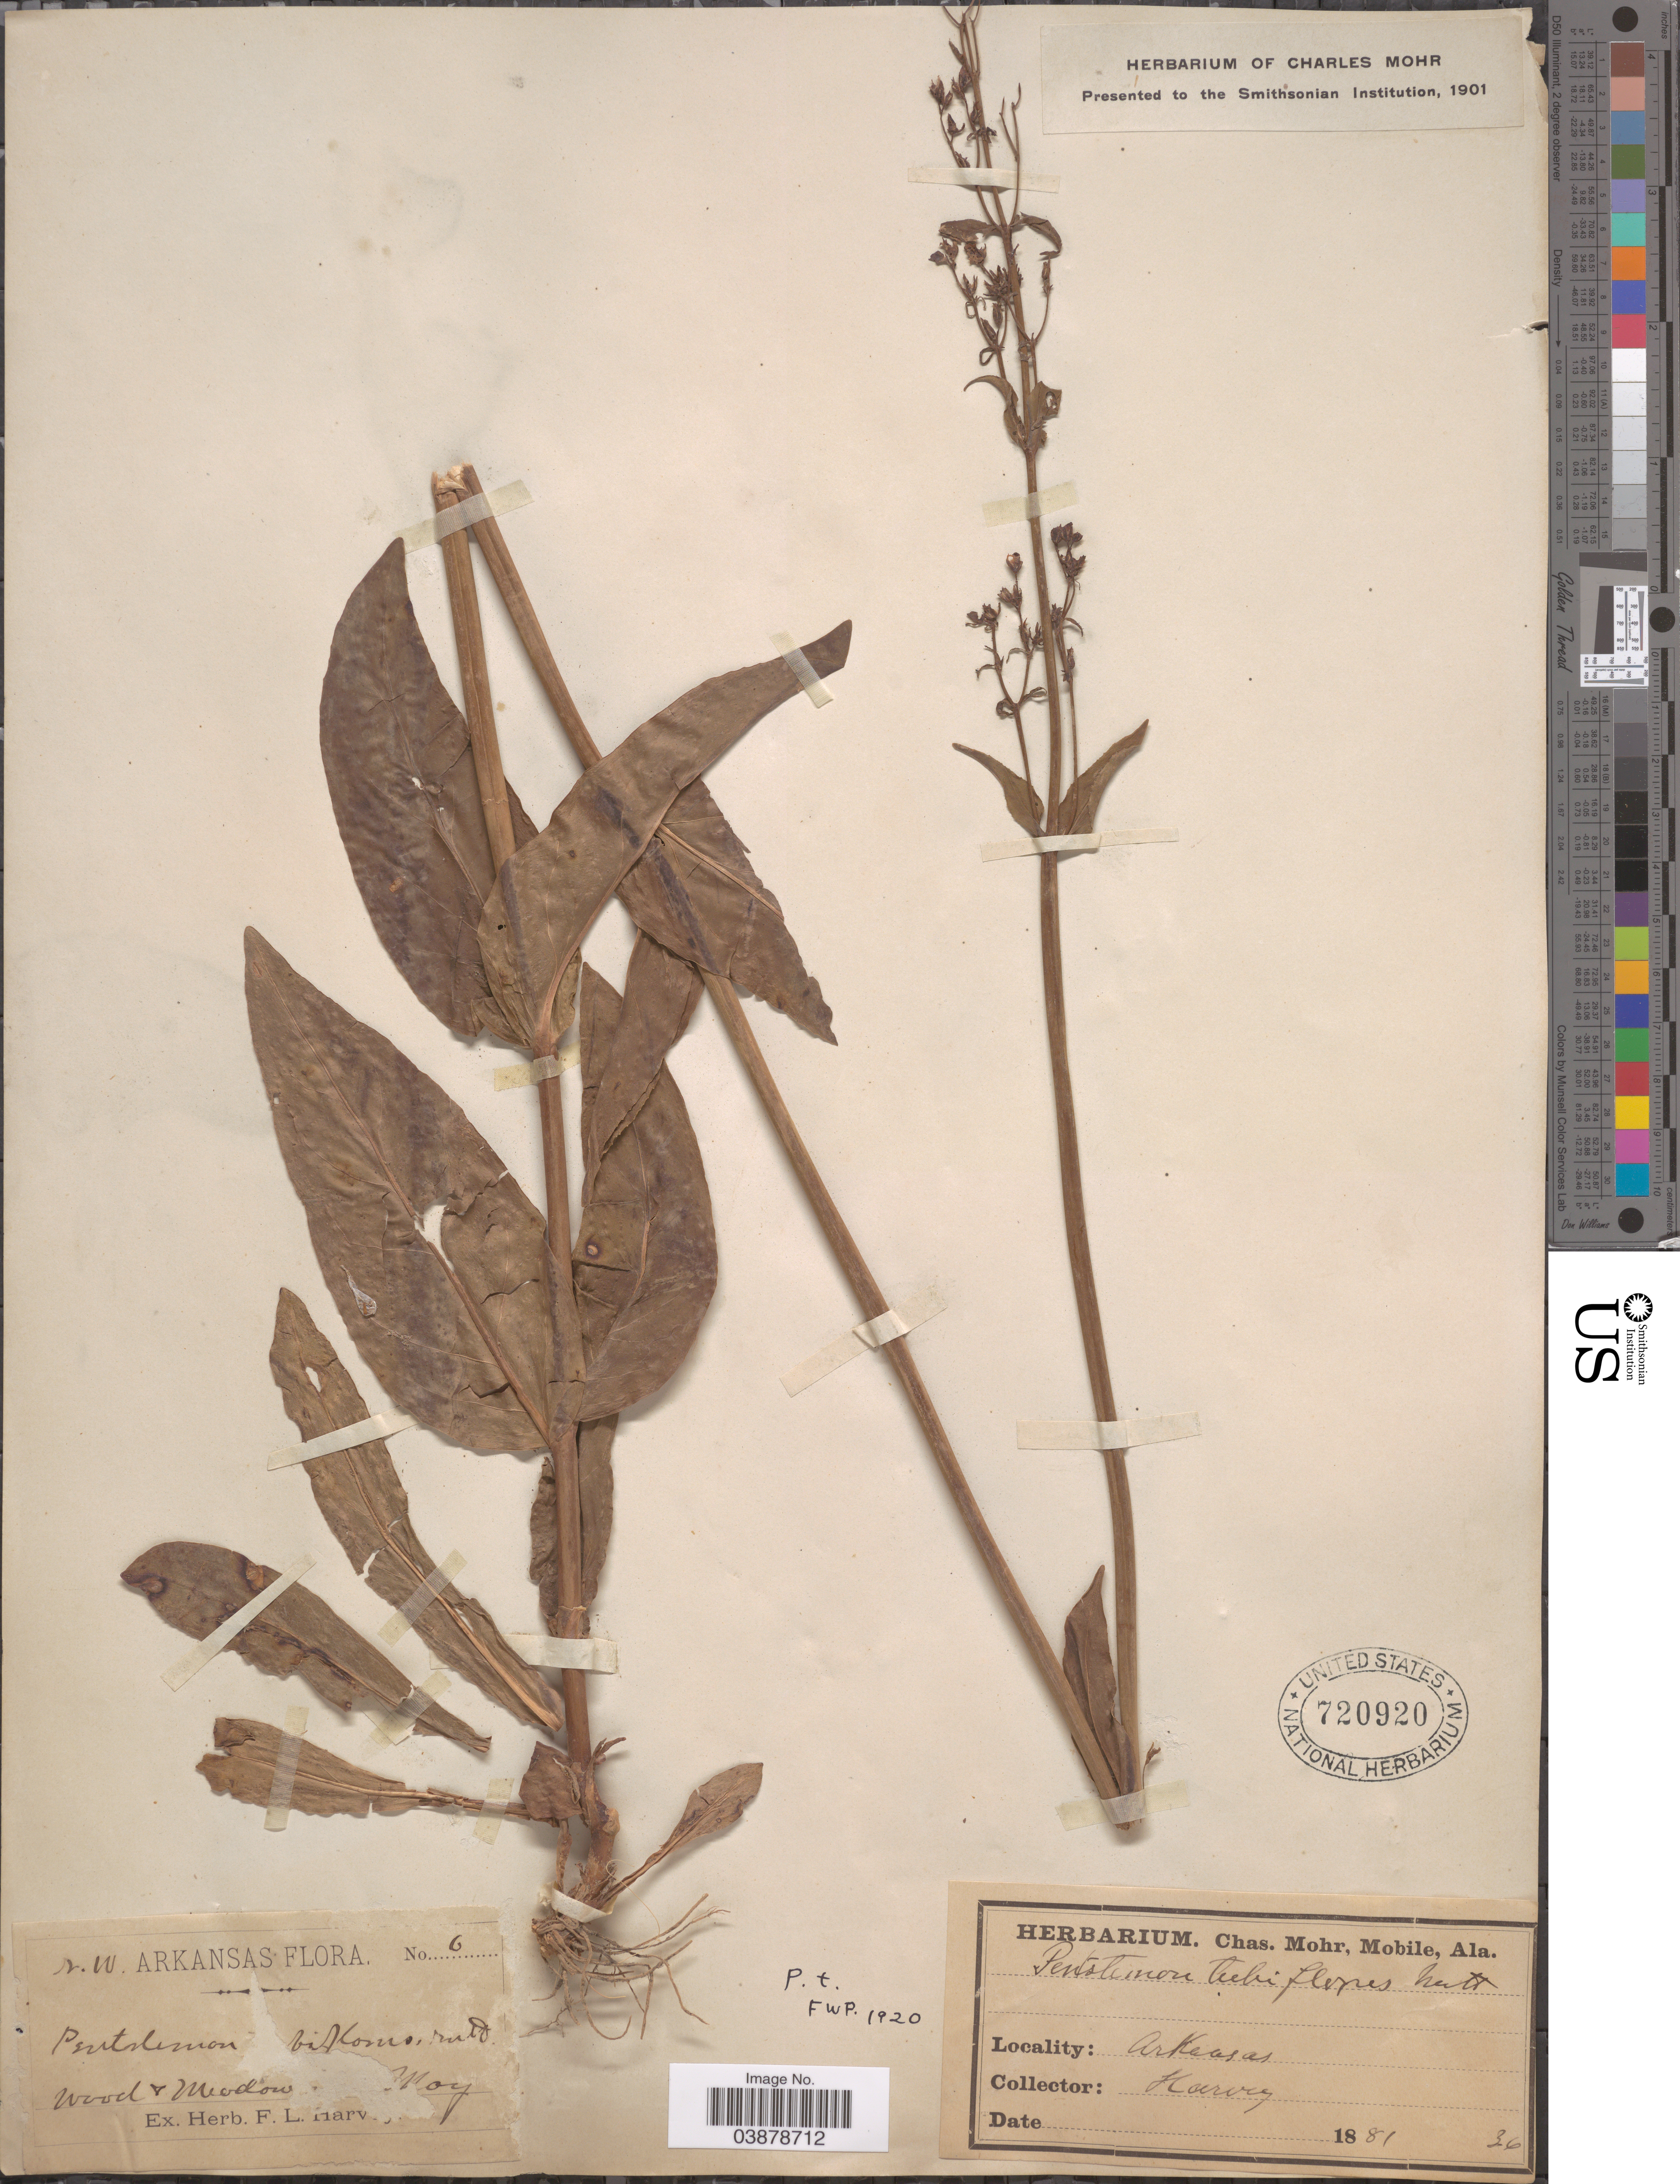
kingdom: Plantae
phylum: Tracheophyta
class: Magnoliopsida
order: Lamiales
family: Plantaginaceae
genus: Penstemon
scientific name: Penstemon tubaeflorus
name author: Nutt.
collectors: F. L. Harvey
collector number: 6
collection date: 1881-05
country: United States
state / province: Arkansas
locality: N.W. Arkansas.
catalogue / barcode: US 720920